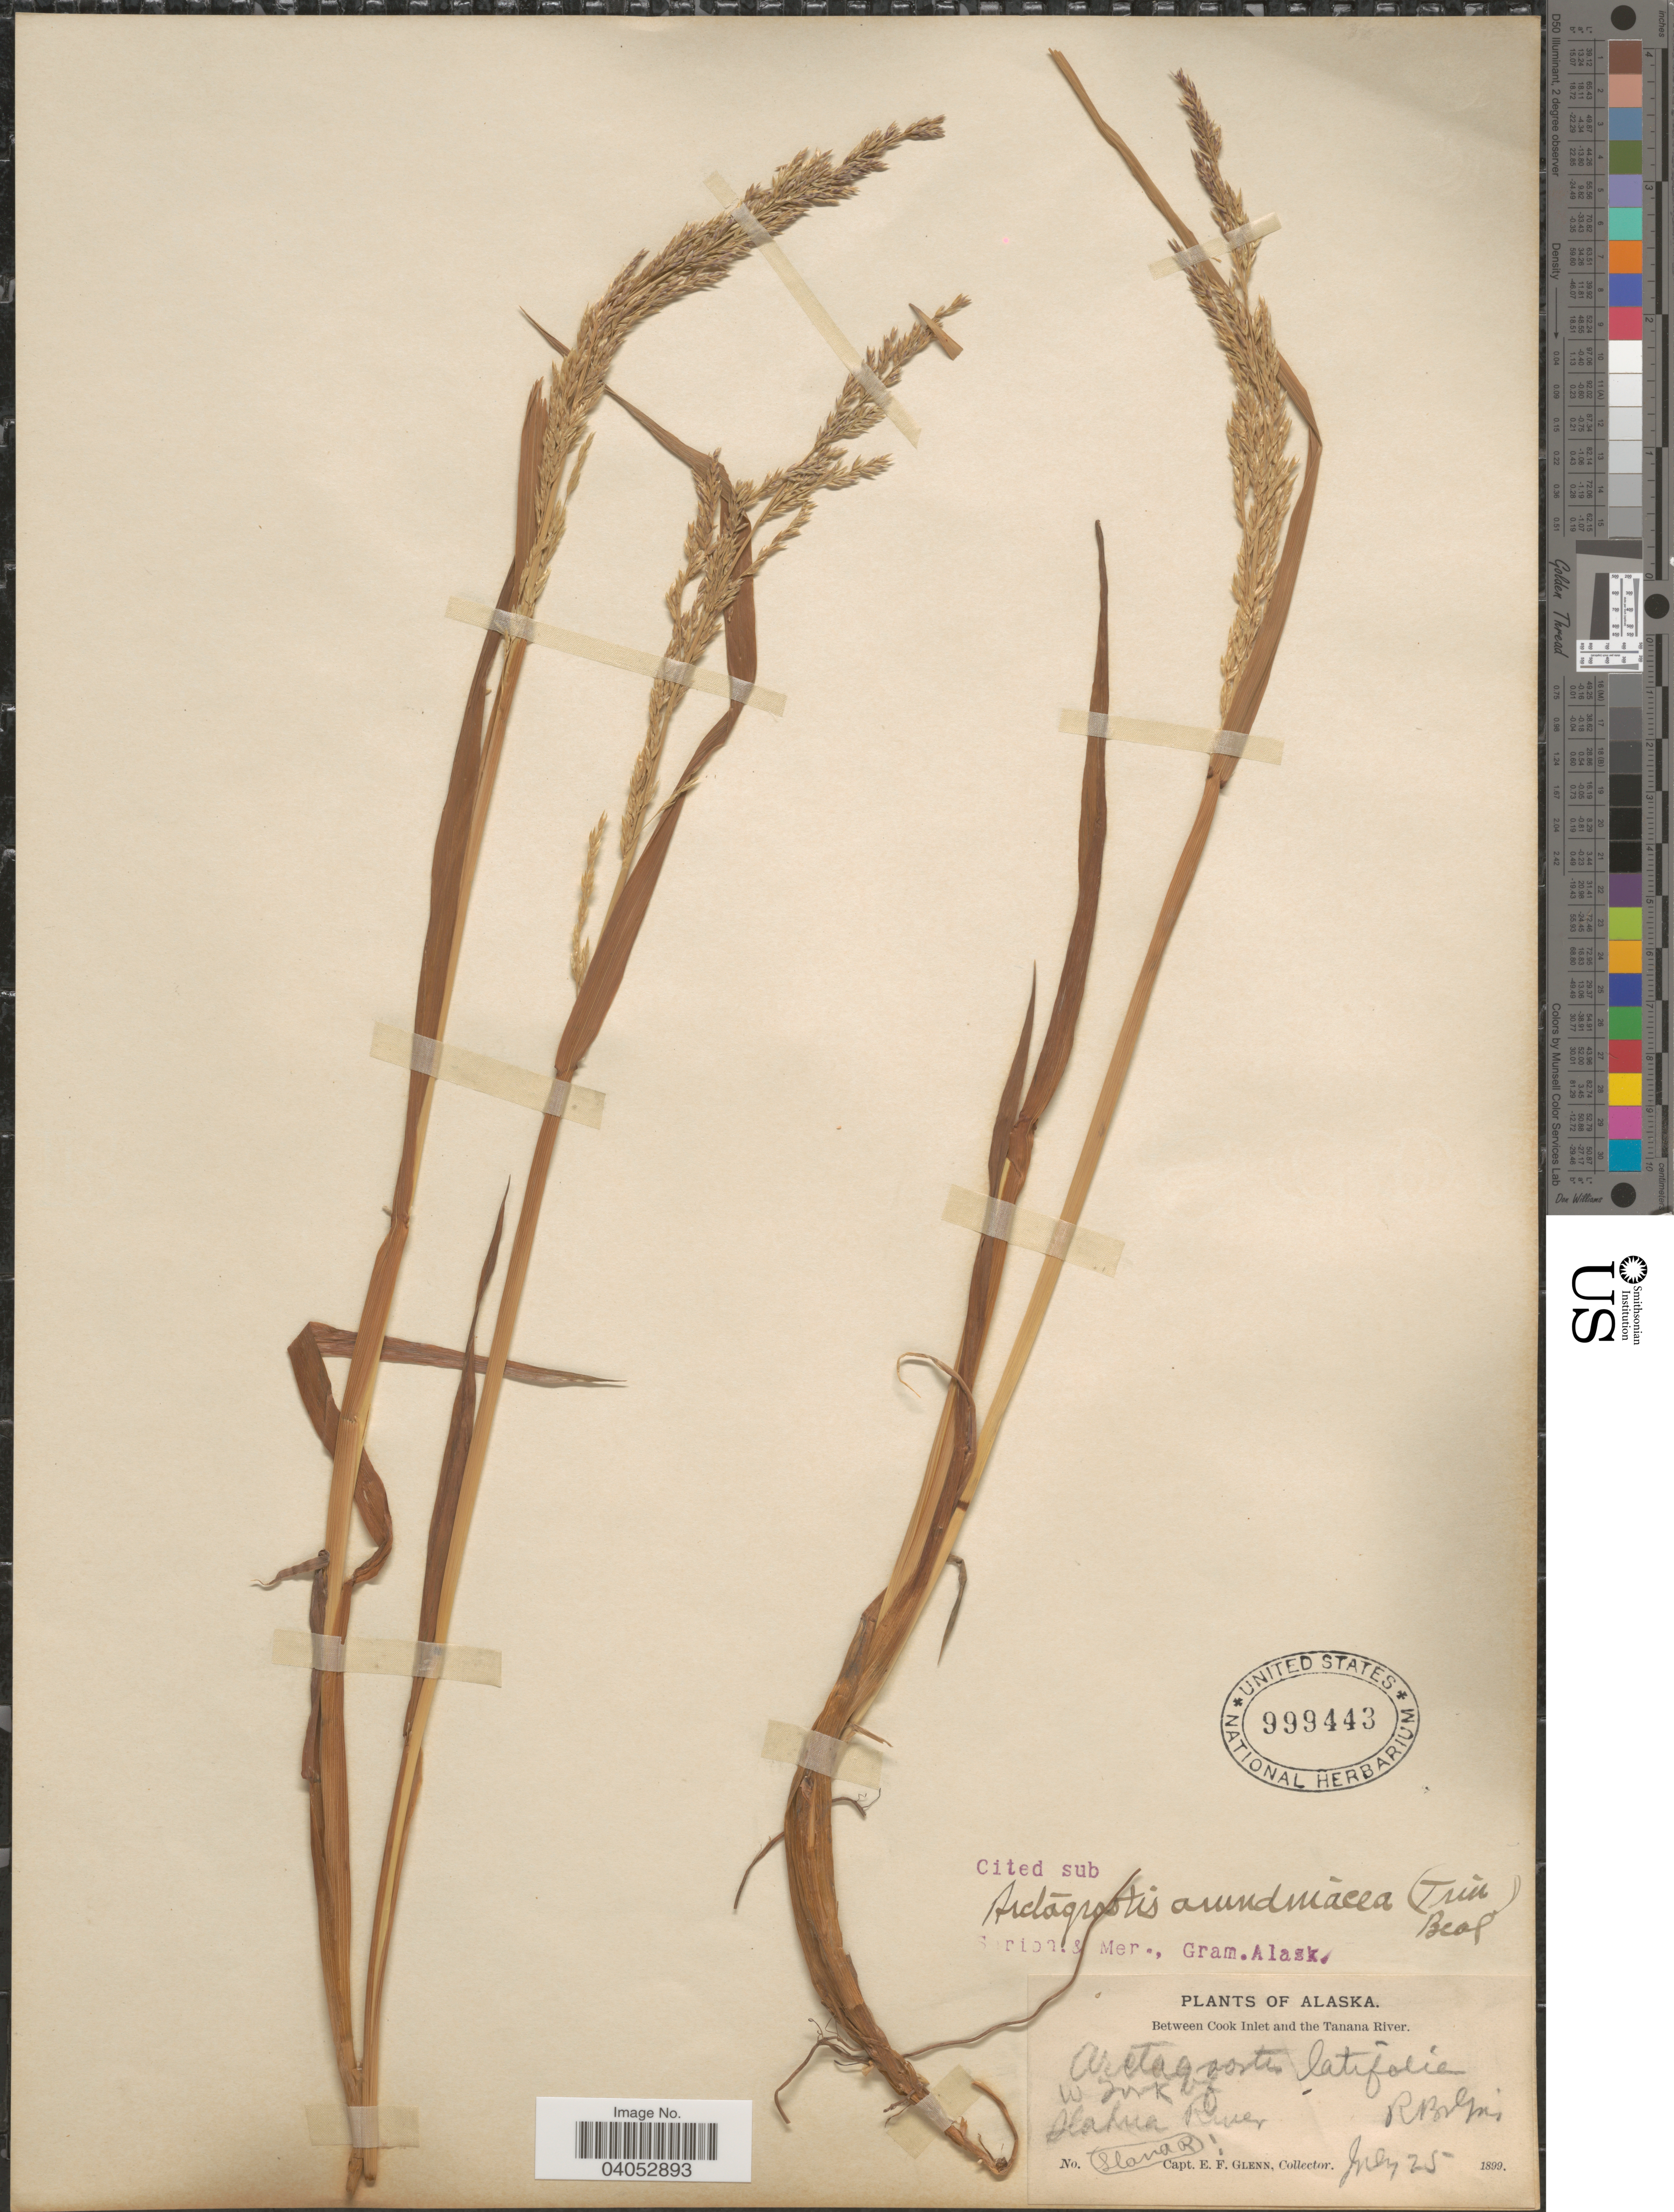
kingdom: Plantae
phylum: Tracheophyta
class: Liliopsida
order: Poales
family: Poaceae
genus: Arctagrostis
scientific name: Arctagrostis latifolia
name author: (R. Br.) Griseb.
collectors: E. Glenn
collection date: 1899-07-25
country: United States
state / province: Alaska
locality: Between Cook Inlet and the Tanana River. W. Fork of Slana River.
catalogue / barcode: US 999443